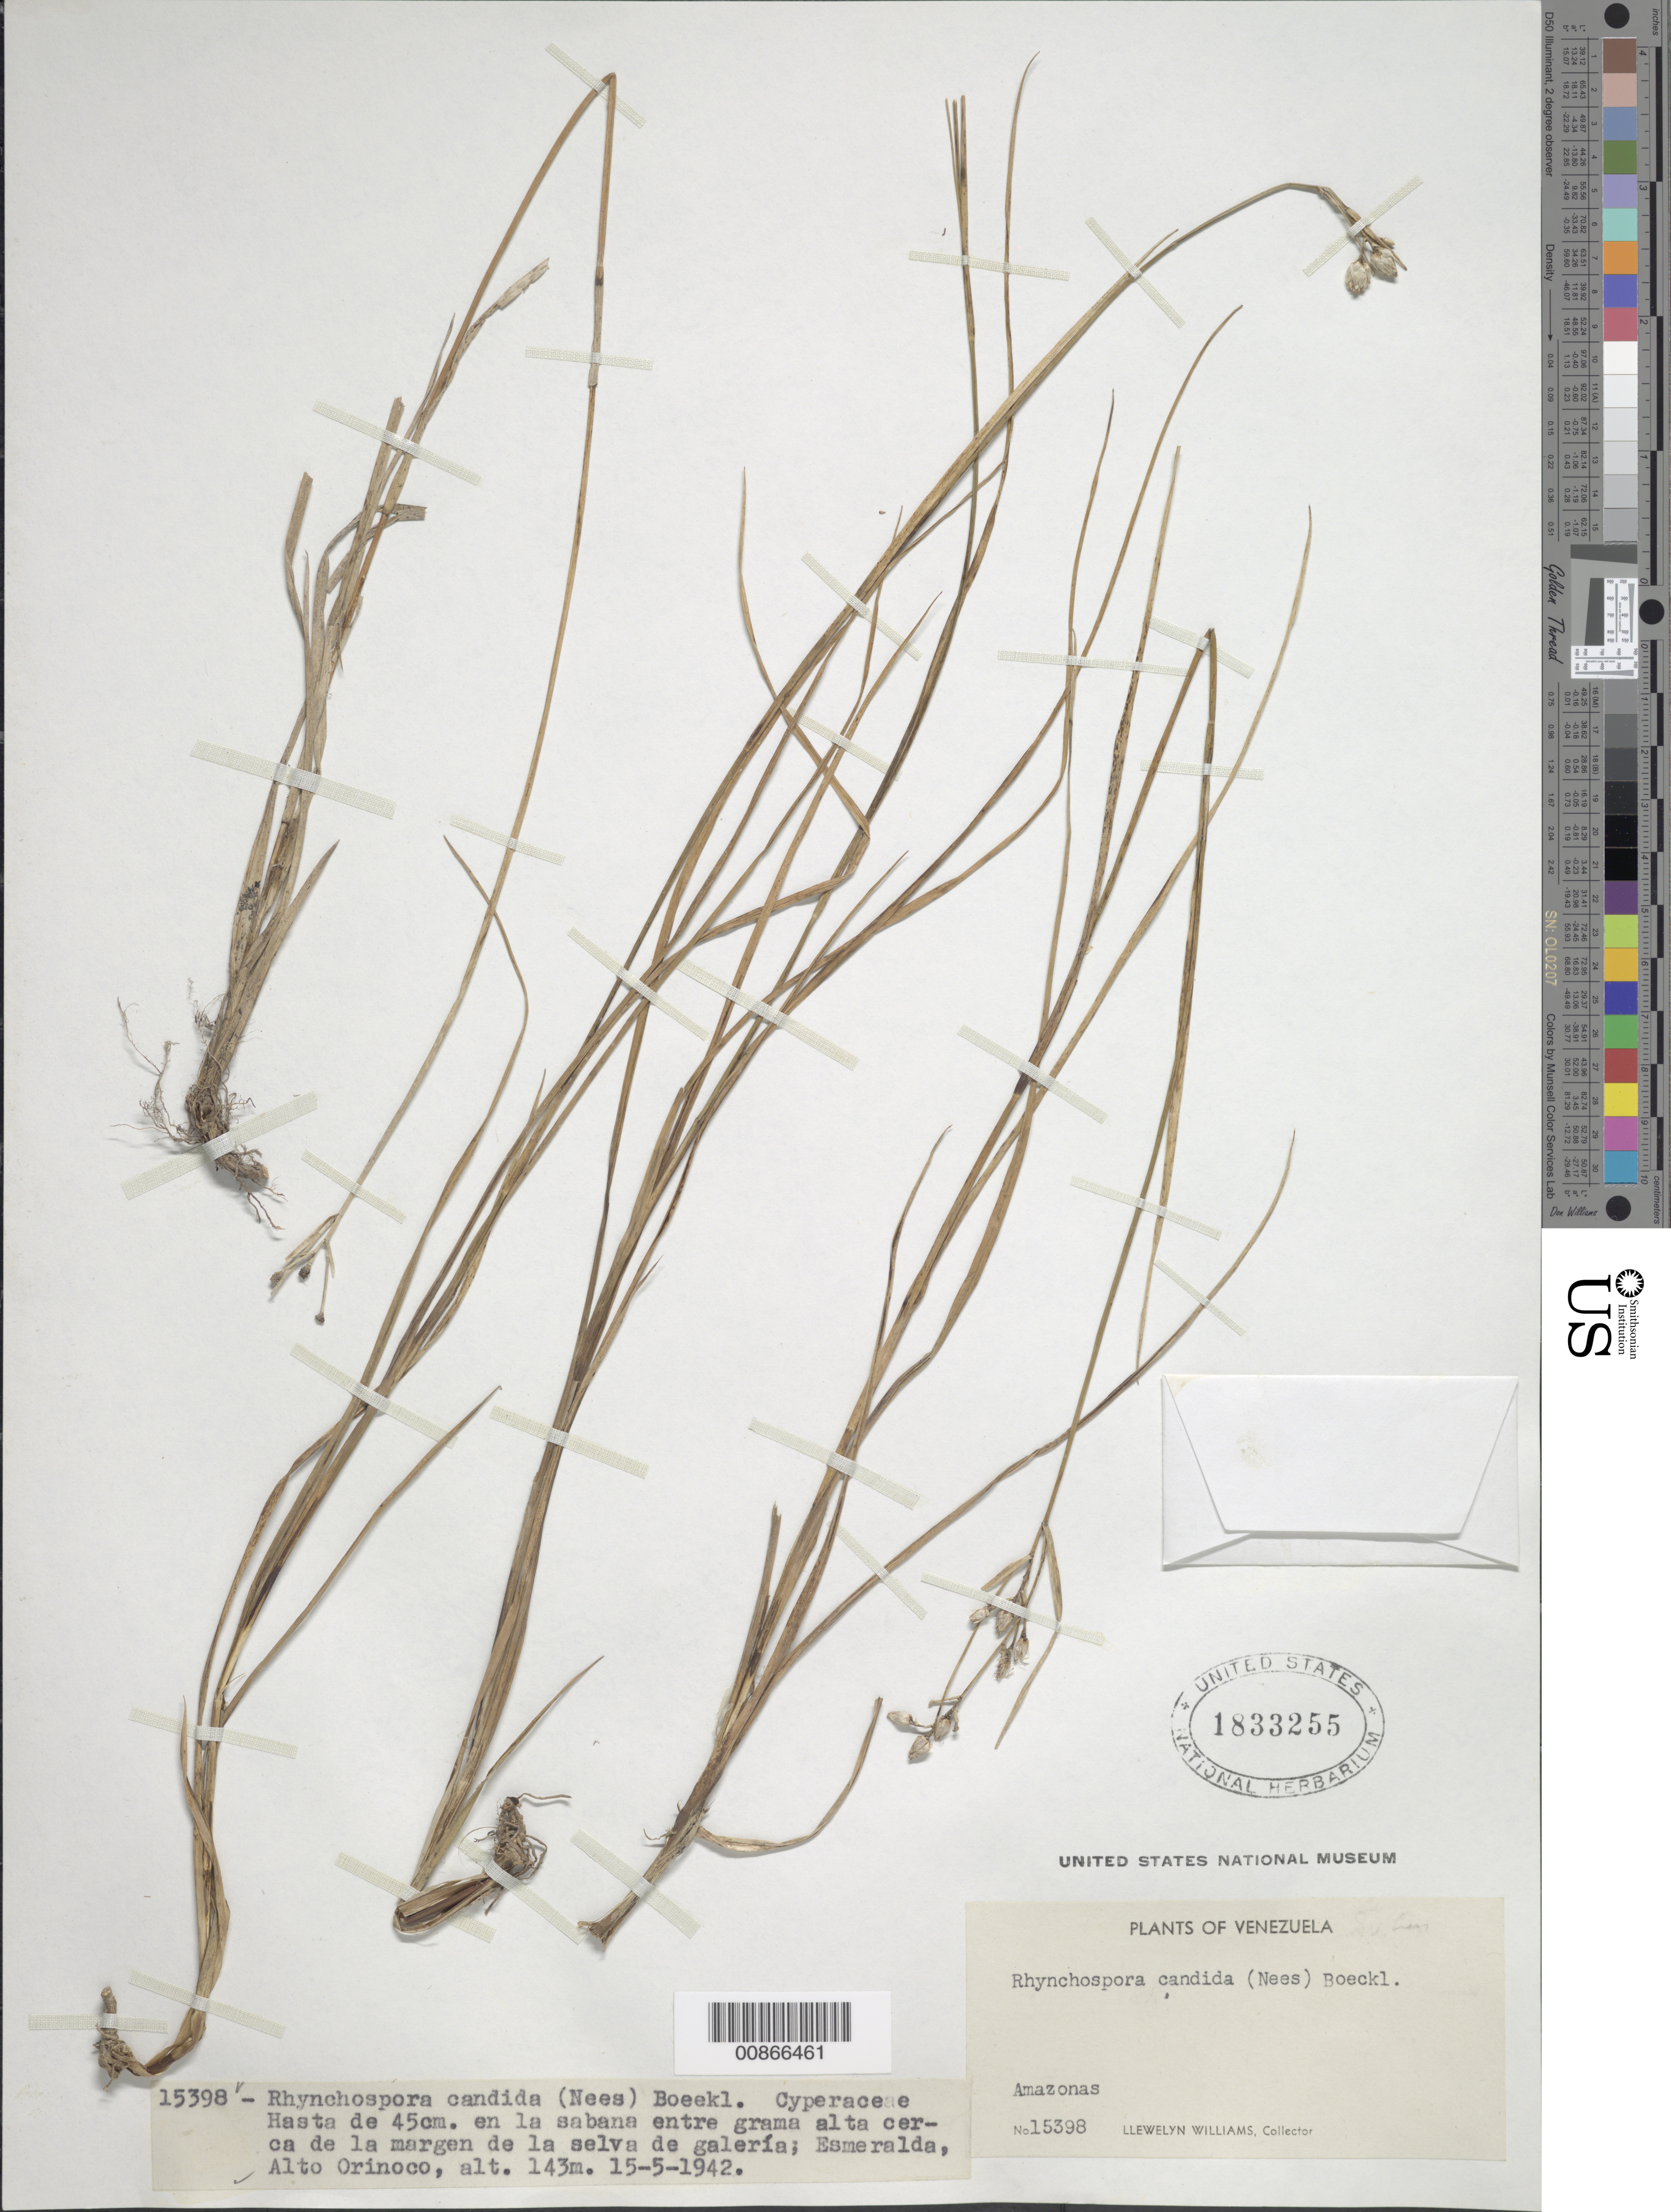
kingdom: Plantae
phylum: Tracheophyta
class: Liliopsida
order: Poales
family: Cyperaceae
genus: Rhynchospora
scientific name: Rhynchospora candida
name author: (Nees) Boeckeler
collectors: Ll. Williams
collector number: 15398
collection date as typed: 15-May-42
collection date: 1942-05-15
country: Venezuela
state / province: Amazonas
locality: Esmeralda, Alto Orinoco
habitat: Sabana entre grama alta cerca de la margen de la selva de galeria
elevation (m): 143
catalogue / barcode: US 1833255